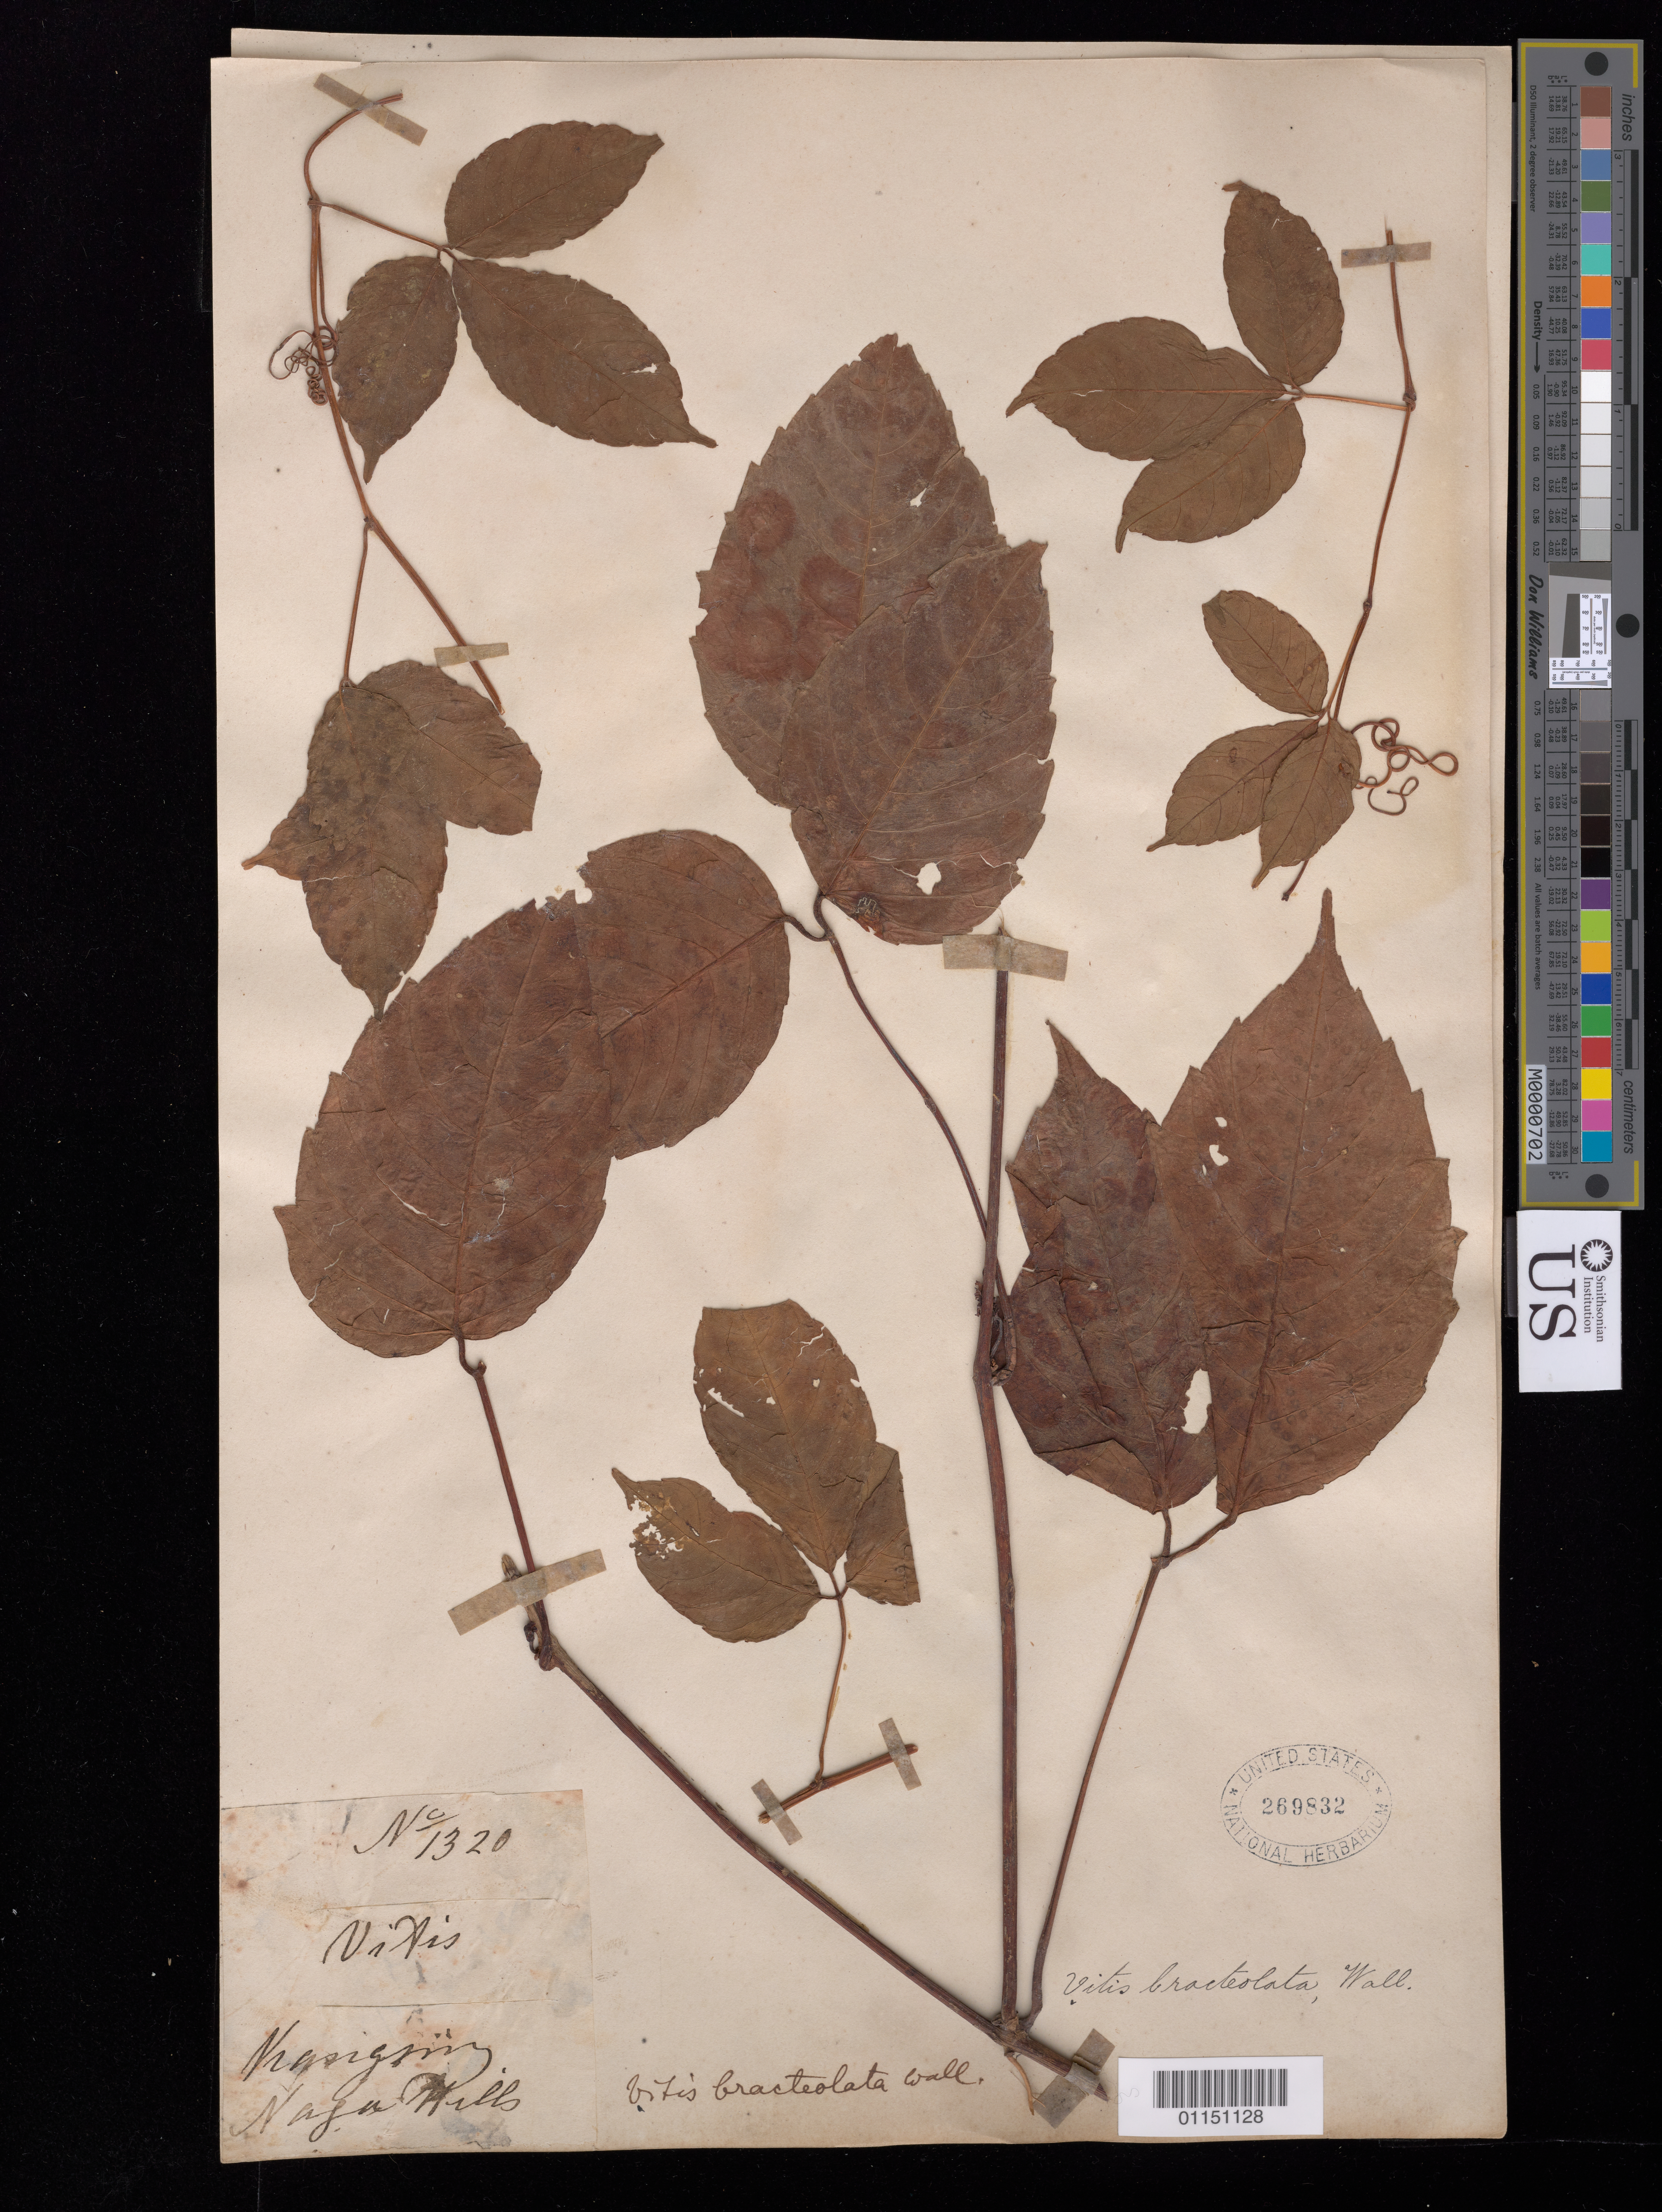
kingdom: Plantae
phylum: Tracheophyta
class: Magnoliopsida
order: Vitales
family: Vitaceae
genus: Vitis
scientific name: Vitis bracteolata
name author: Wall.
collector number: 1320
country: Pakistan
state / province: Khyber Pakhtunkhwa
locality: Kaniguram. Naja Hills.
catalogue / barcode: US 269832